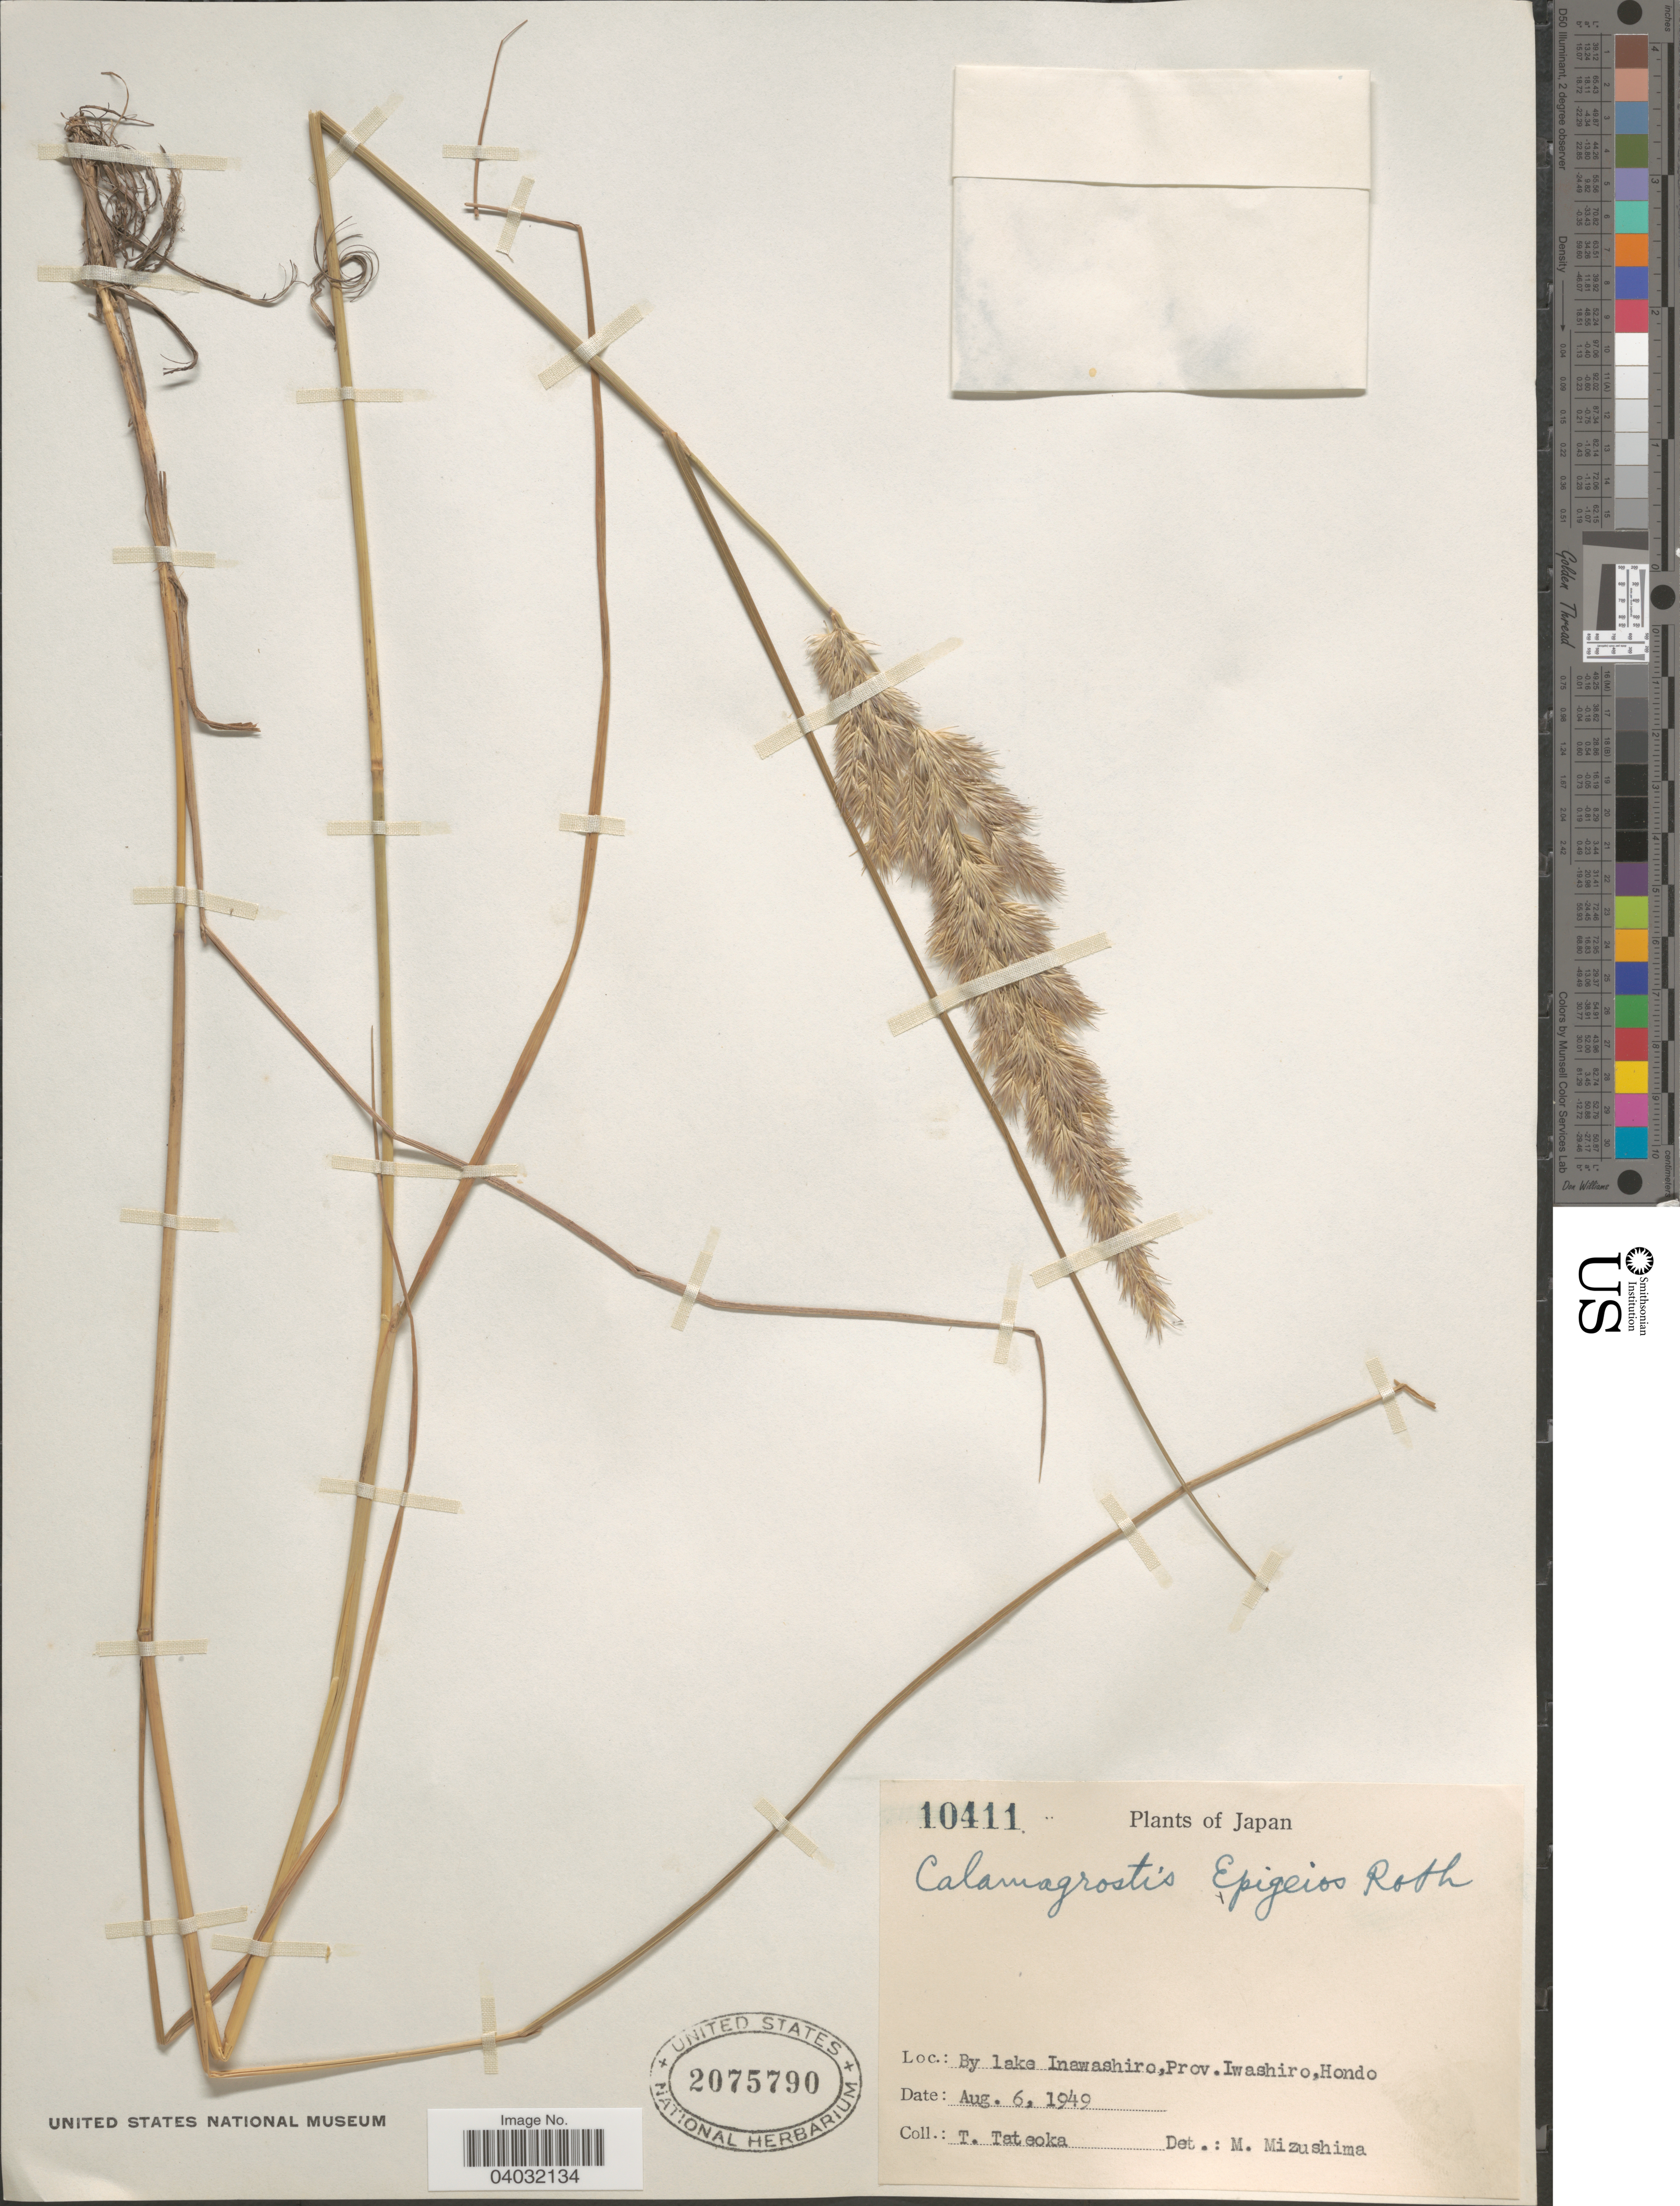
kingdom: Plantae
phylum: Tracheophyta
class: Liliopsida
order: Poales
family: Poaceae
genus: Calamagrostis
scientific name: Calamagrostis epigeios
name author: (L.) Roth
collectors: S. Tateoka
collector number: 10411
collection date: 1949-08-06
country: Japan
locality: By lake Inawashiro, Prov. Iwashiro, Hondo.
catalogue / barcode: US 2075790